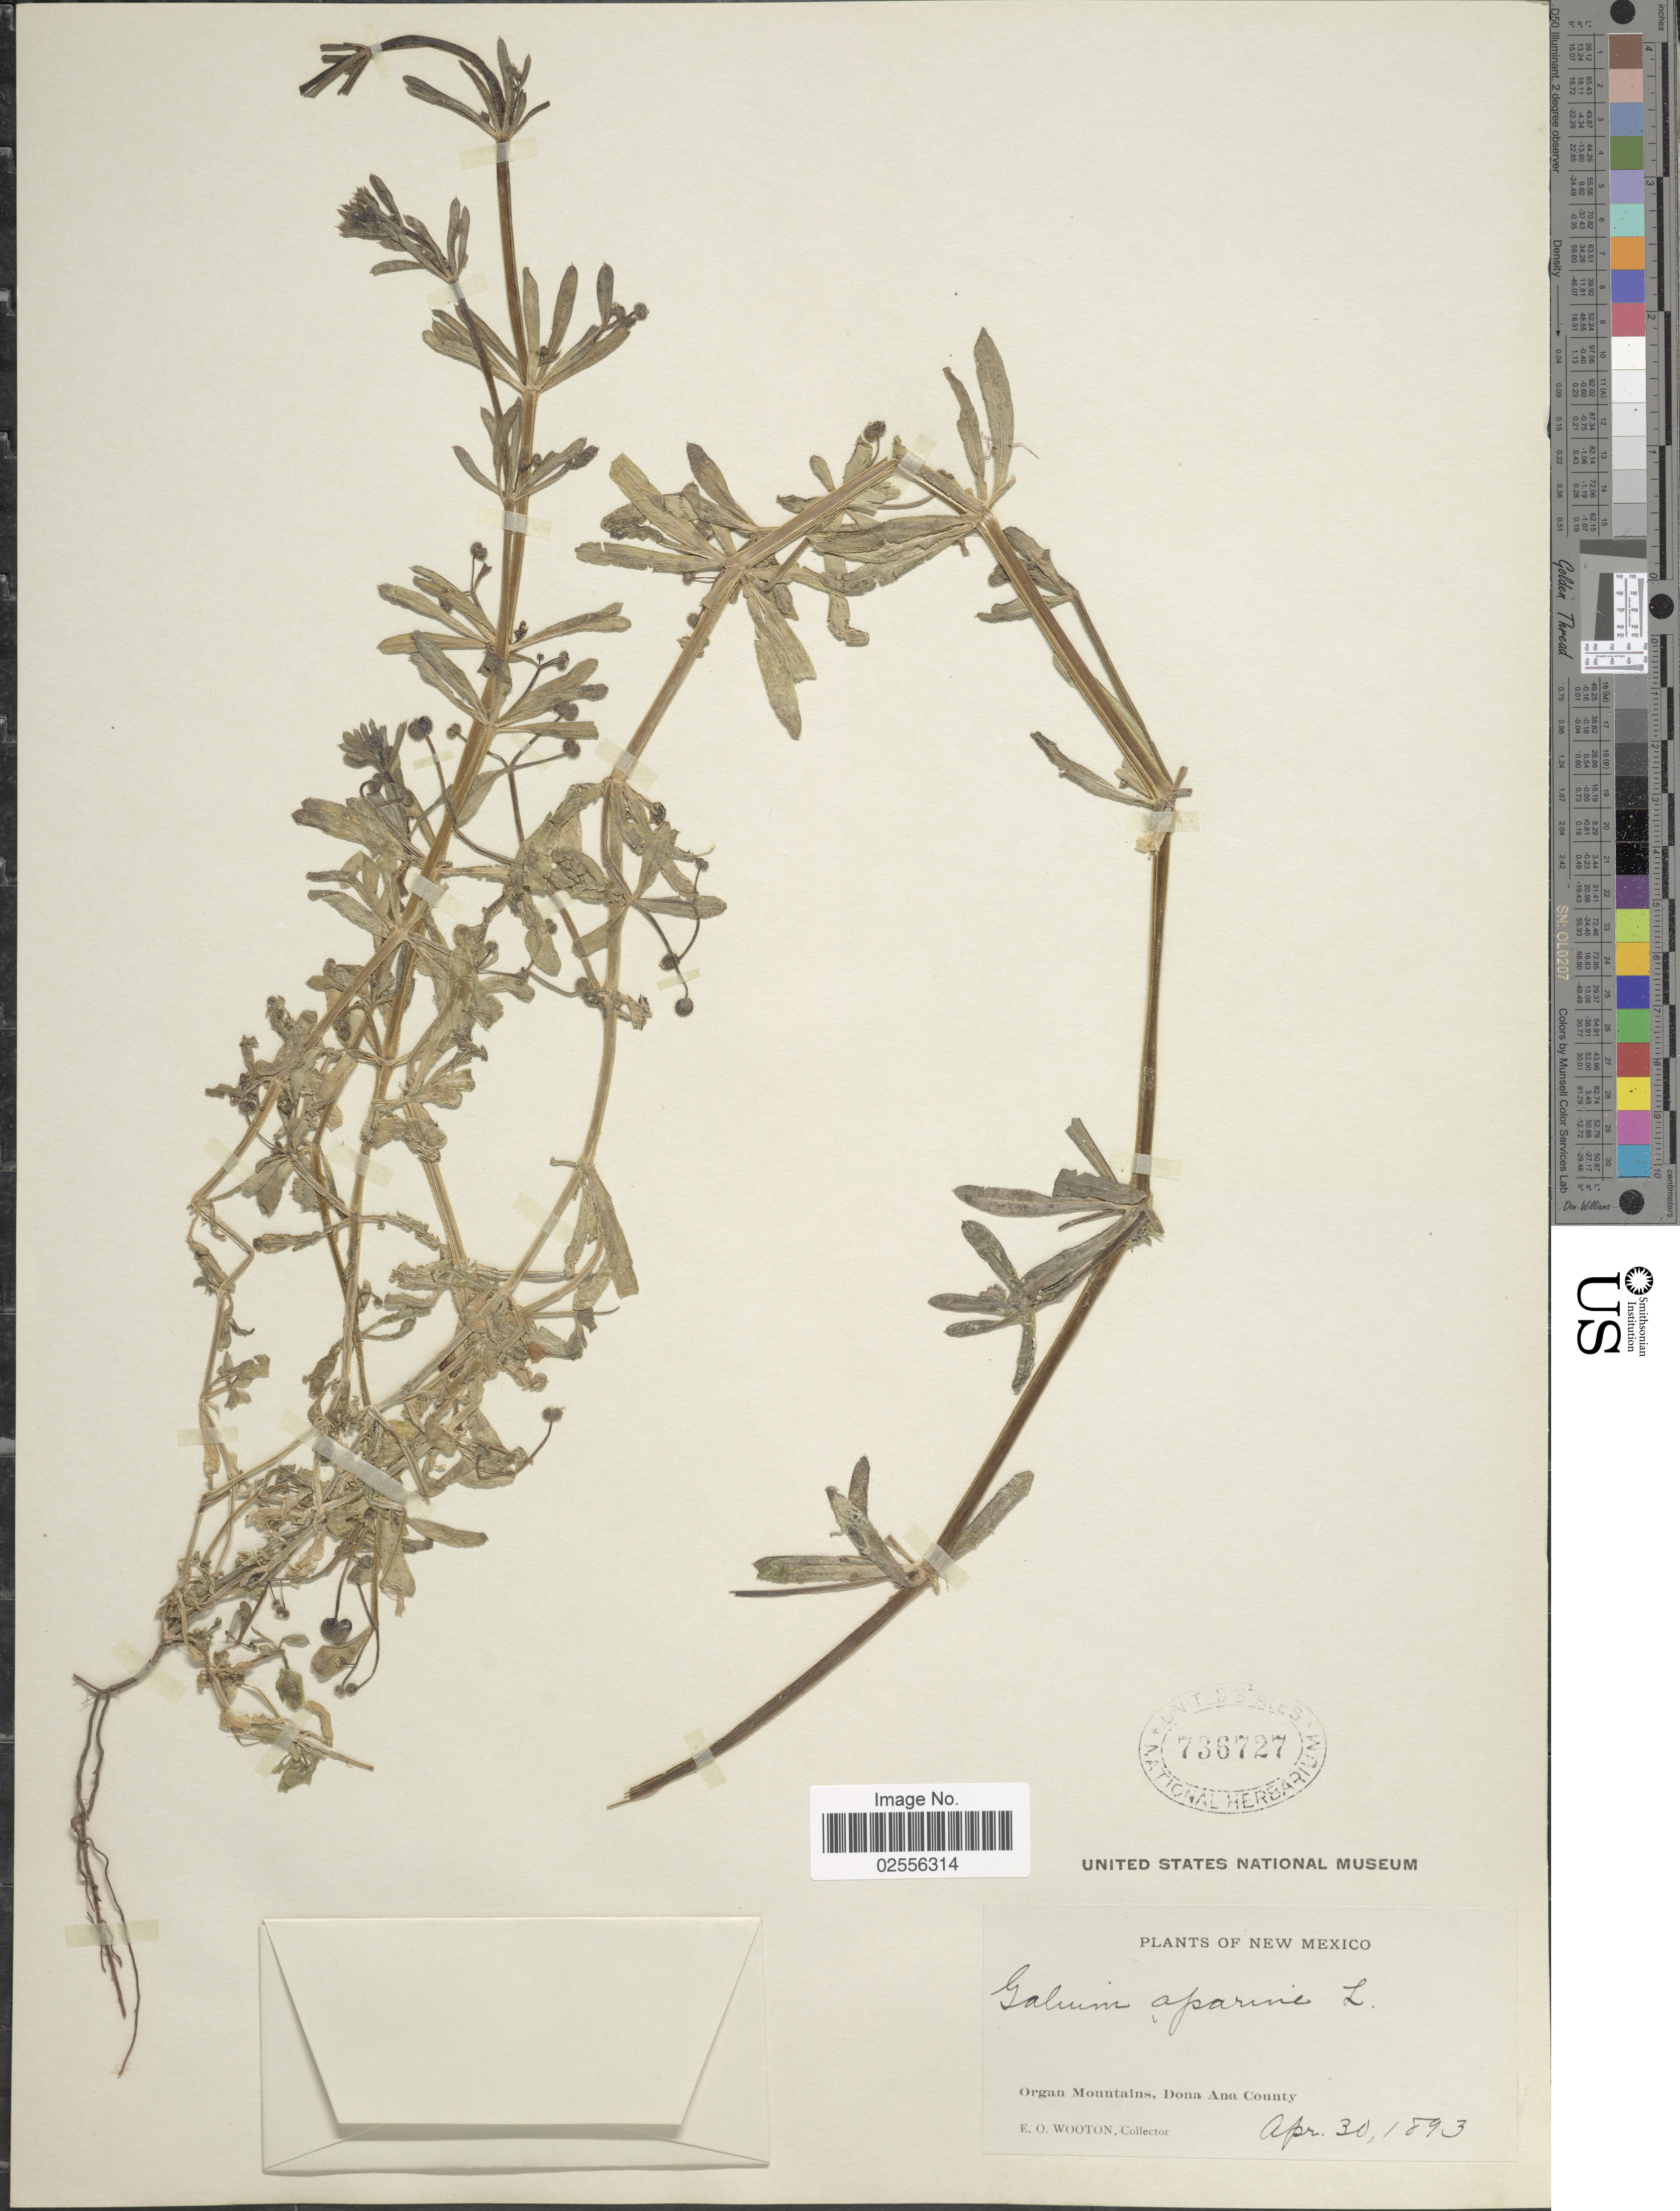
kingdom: Plantae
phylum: Tracheophyta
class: Magnoliopsida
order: Gentianales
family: Rubiaceae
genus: Galium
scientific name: Galium aparine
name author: L.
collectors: E. O. Wooton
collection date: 1893-04-30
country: United States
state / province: New Mexico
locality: Organ Mountains, Dona Ana County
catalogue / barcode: US 736727